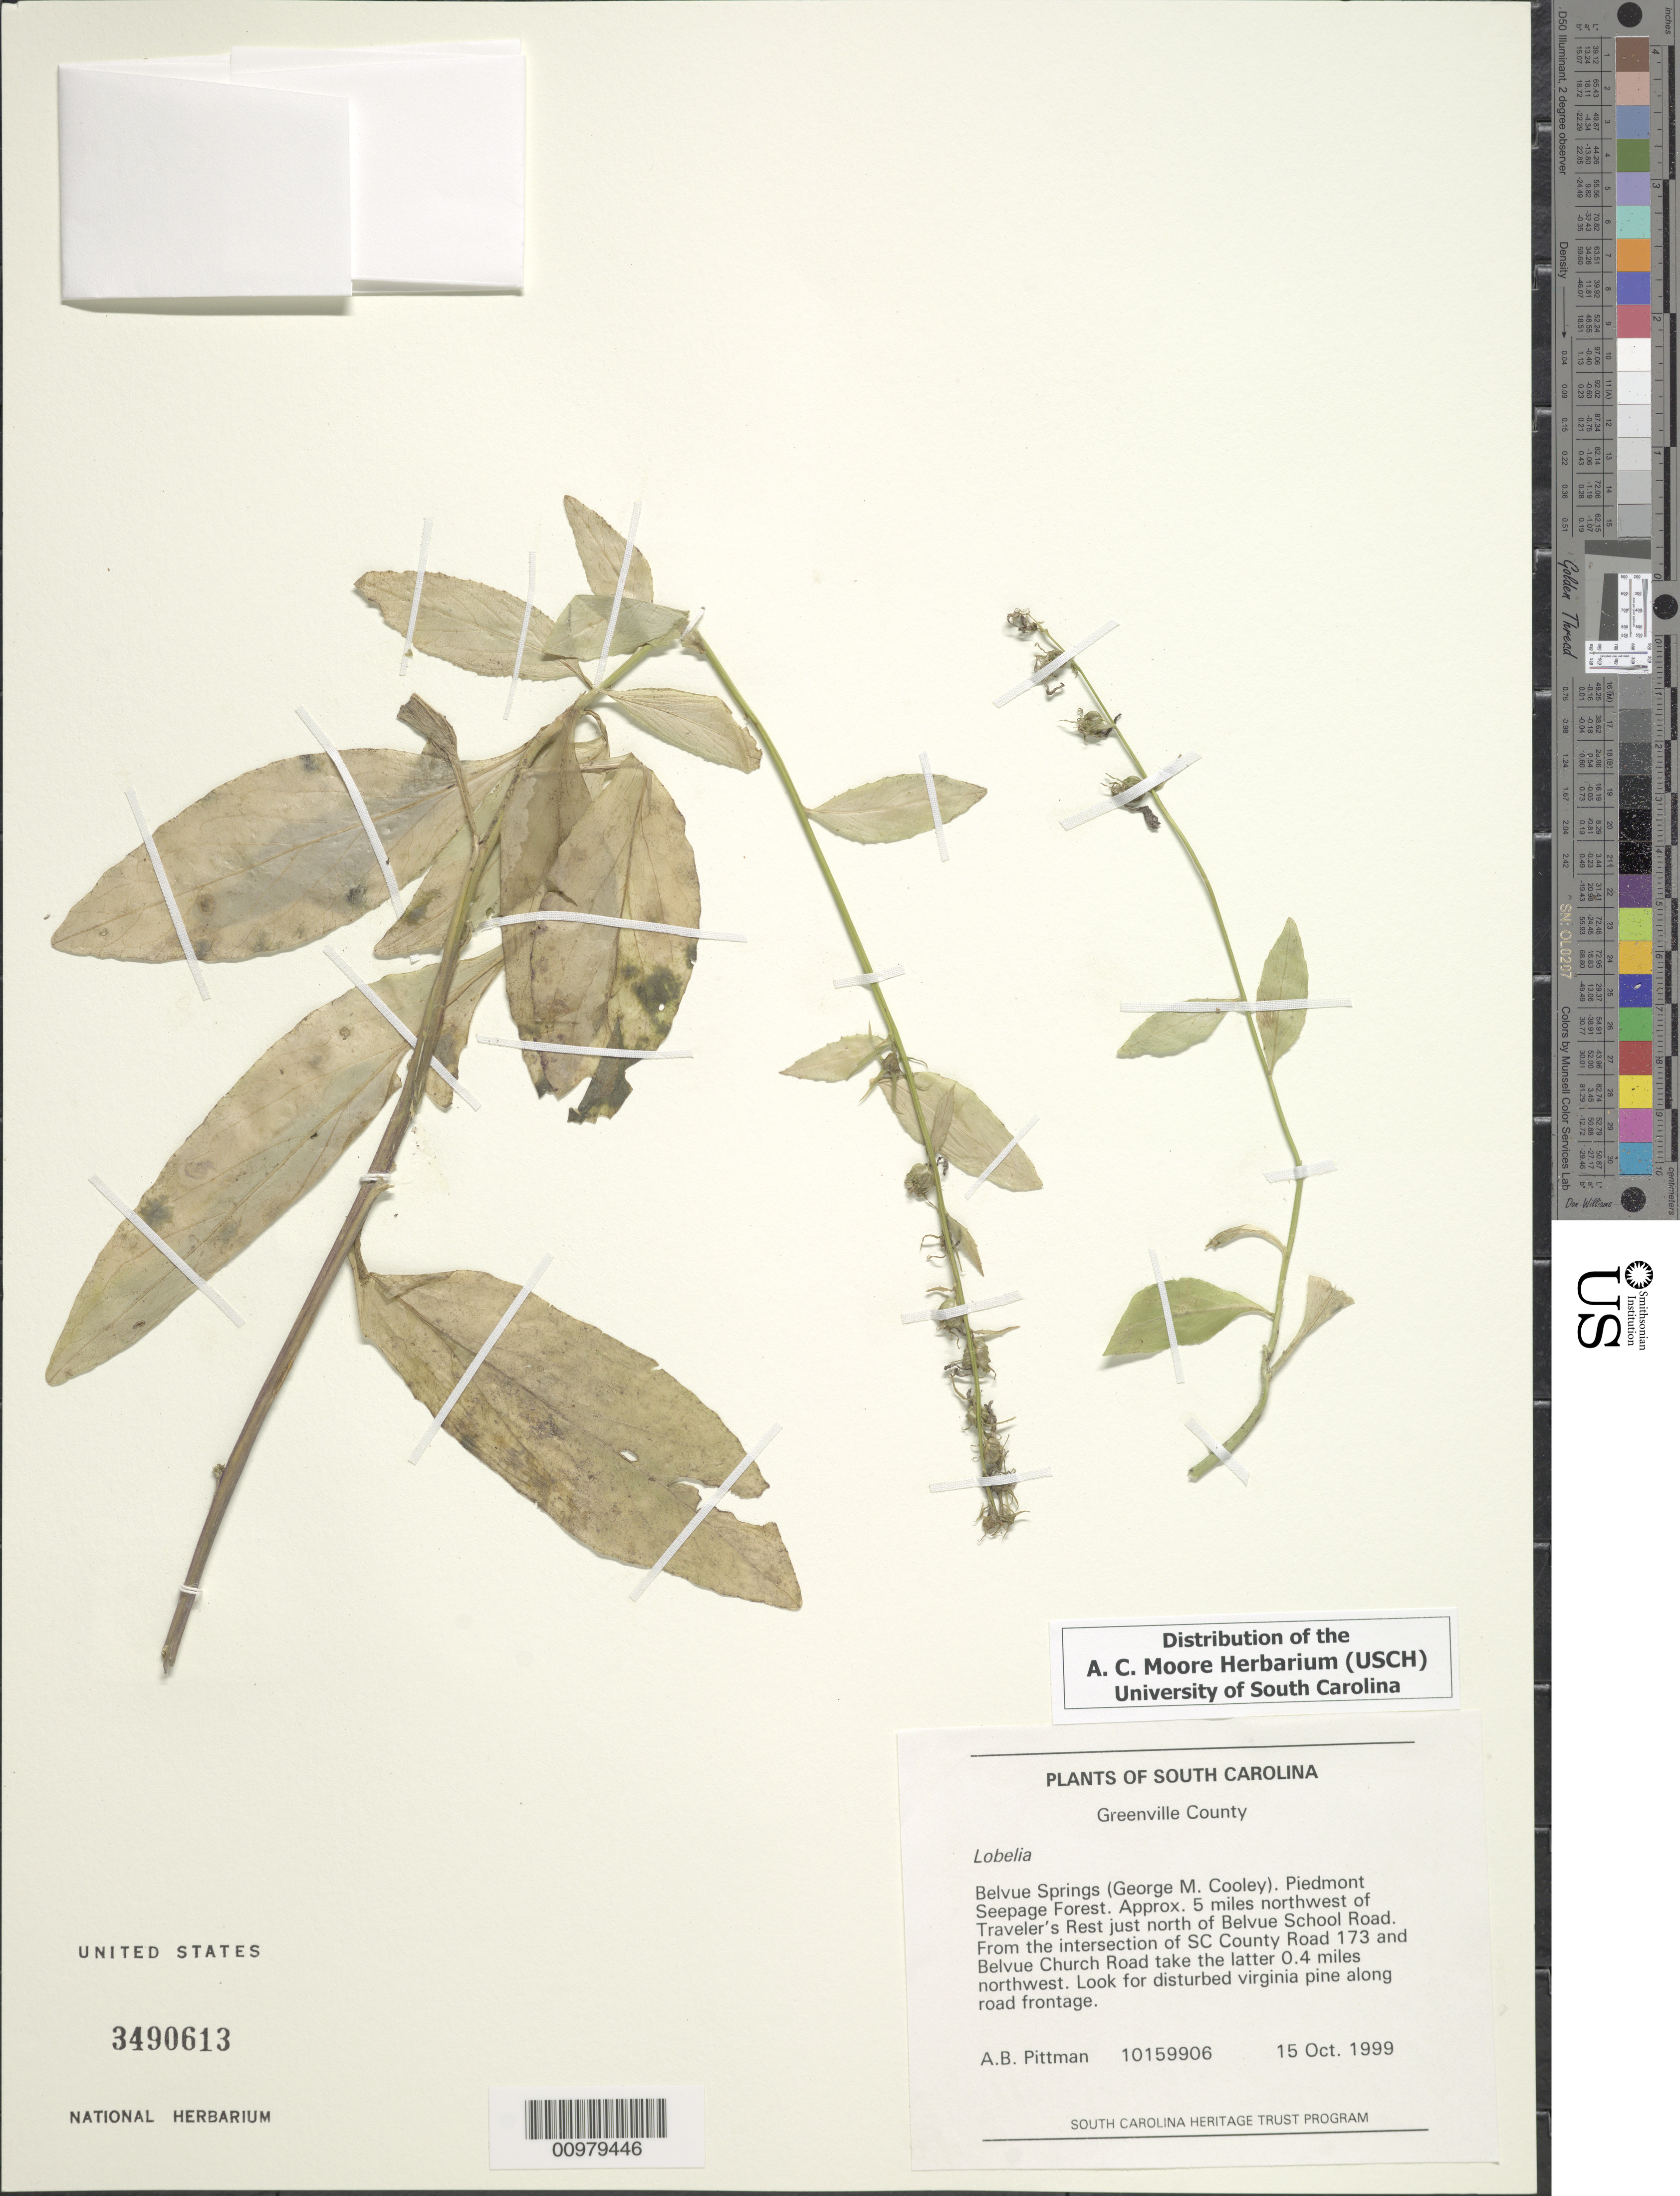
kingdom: Plantae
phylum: Tracheophyta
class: Magnoliopsida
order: Asterales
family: Campanulaceae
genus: Lobelia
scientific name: Lobelia sp.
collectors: A. B. Pittman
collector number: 10159906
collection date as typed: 15 Oct 1999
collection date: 1999-10-15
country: United States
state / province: South Carolina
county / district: Greenville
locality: Belvue Springs (George M. Cooley). Piedmont Seepage Forest. Approx. 5 miles northwest of Traveler's Rest just north of Belvue School Road. From the intersection of SC County Road 173 and Belvue Church Road, take the latter 0.4 miles northwest.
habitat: Disturbed Virginia pine along road frontage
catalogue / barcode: US 3490613